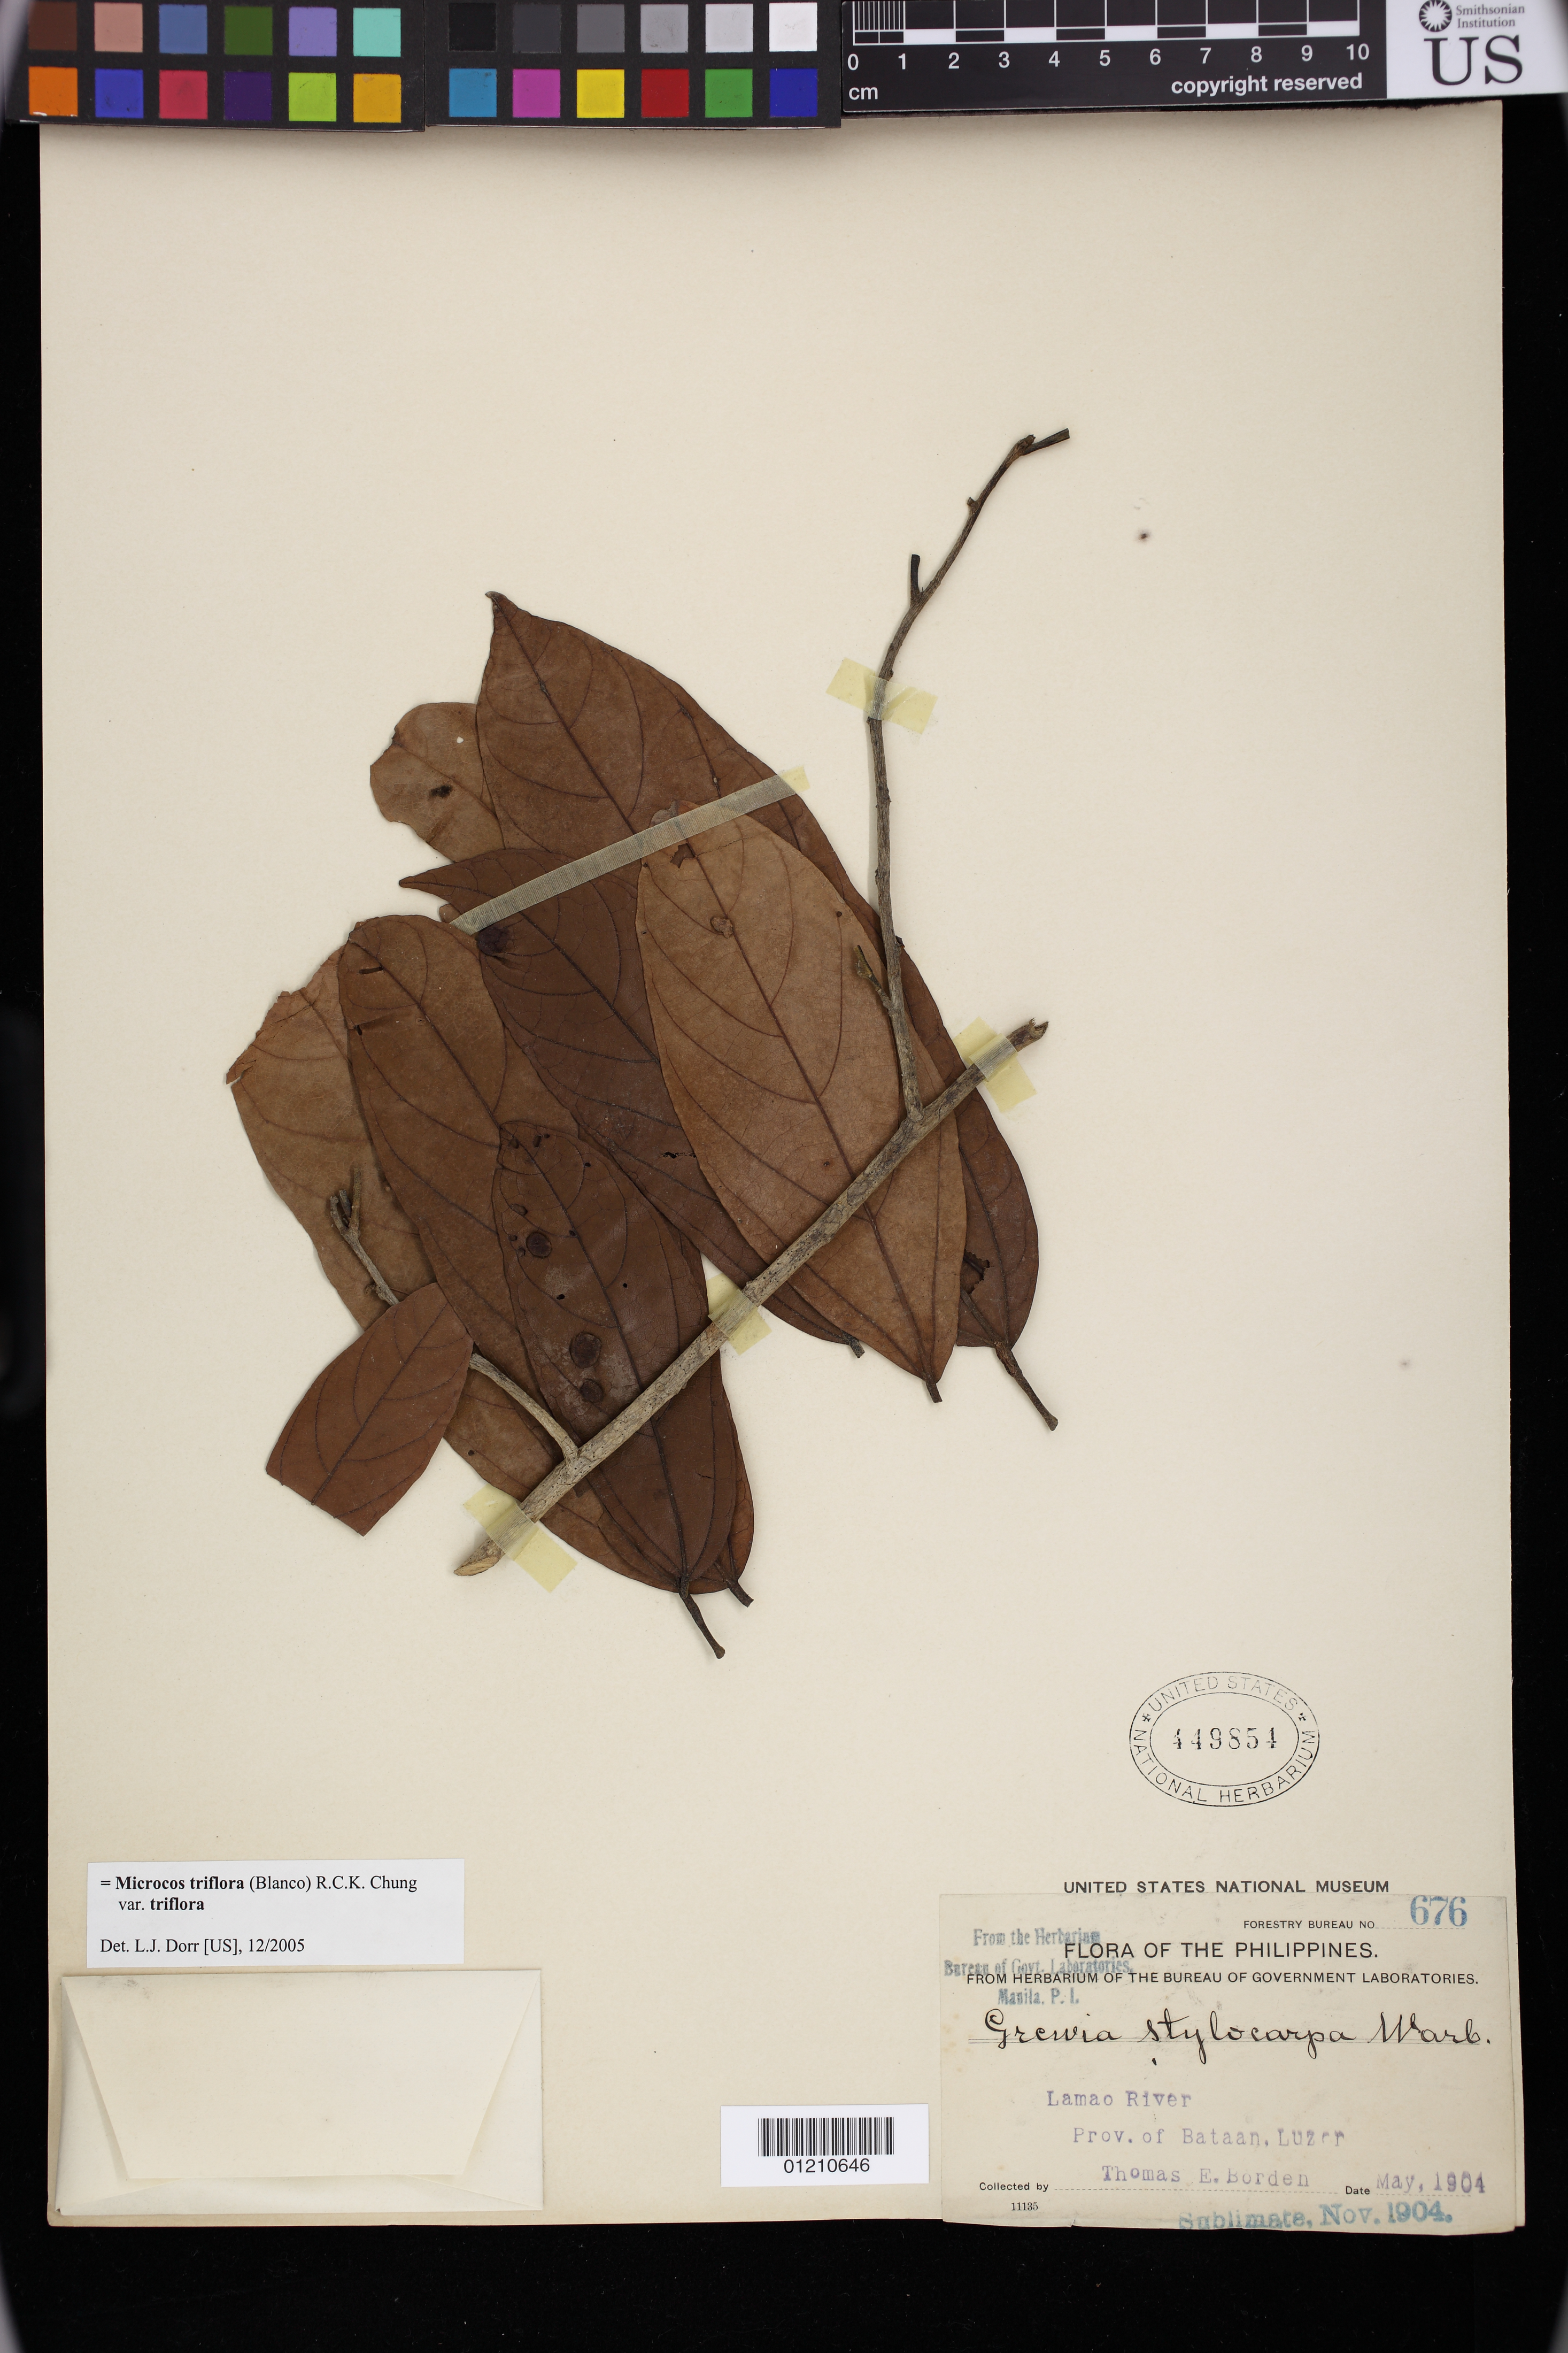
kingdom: Plantae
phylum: Tracheophyta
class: Magnoliopsida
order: Malvales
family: Malvaceae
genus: Microcos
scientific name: Microcos triflora var. triflora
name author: (Blanco) R.C.K. Chung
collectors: T. E. Borden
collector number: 11135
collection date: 1904-05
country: Philippines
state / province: Central Luzon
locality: Lamao River, Province of Bataan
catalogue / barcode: US 449854